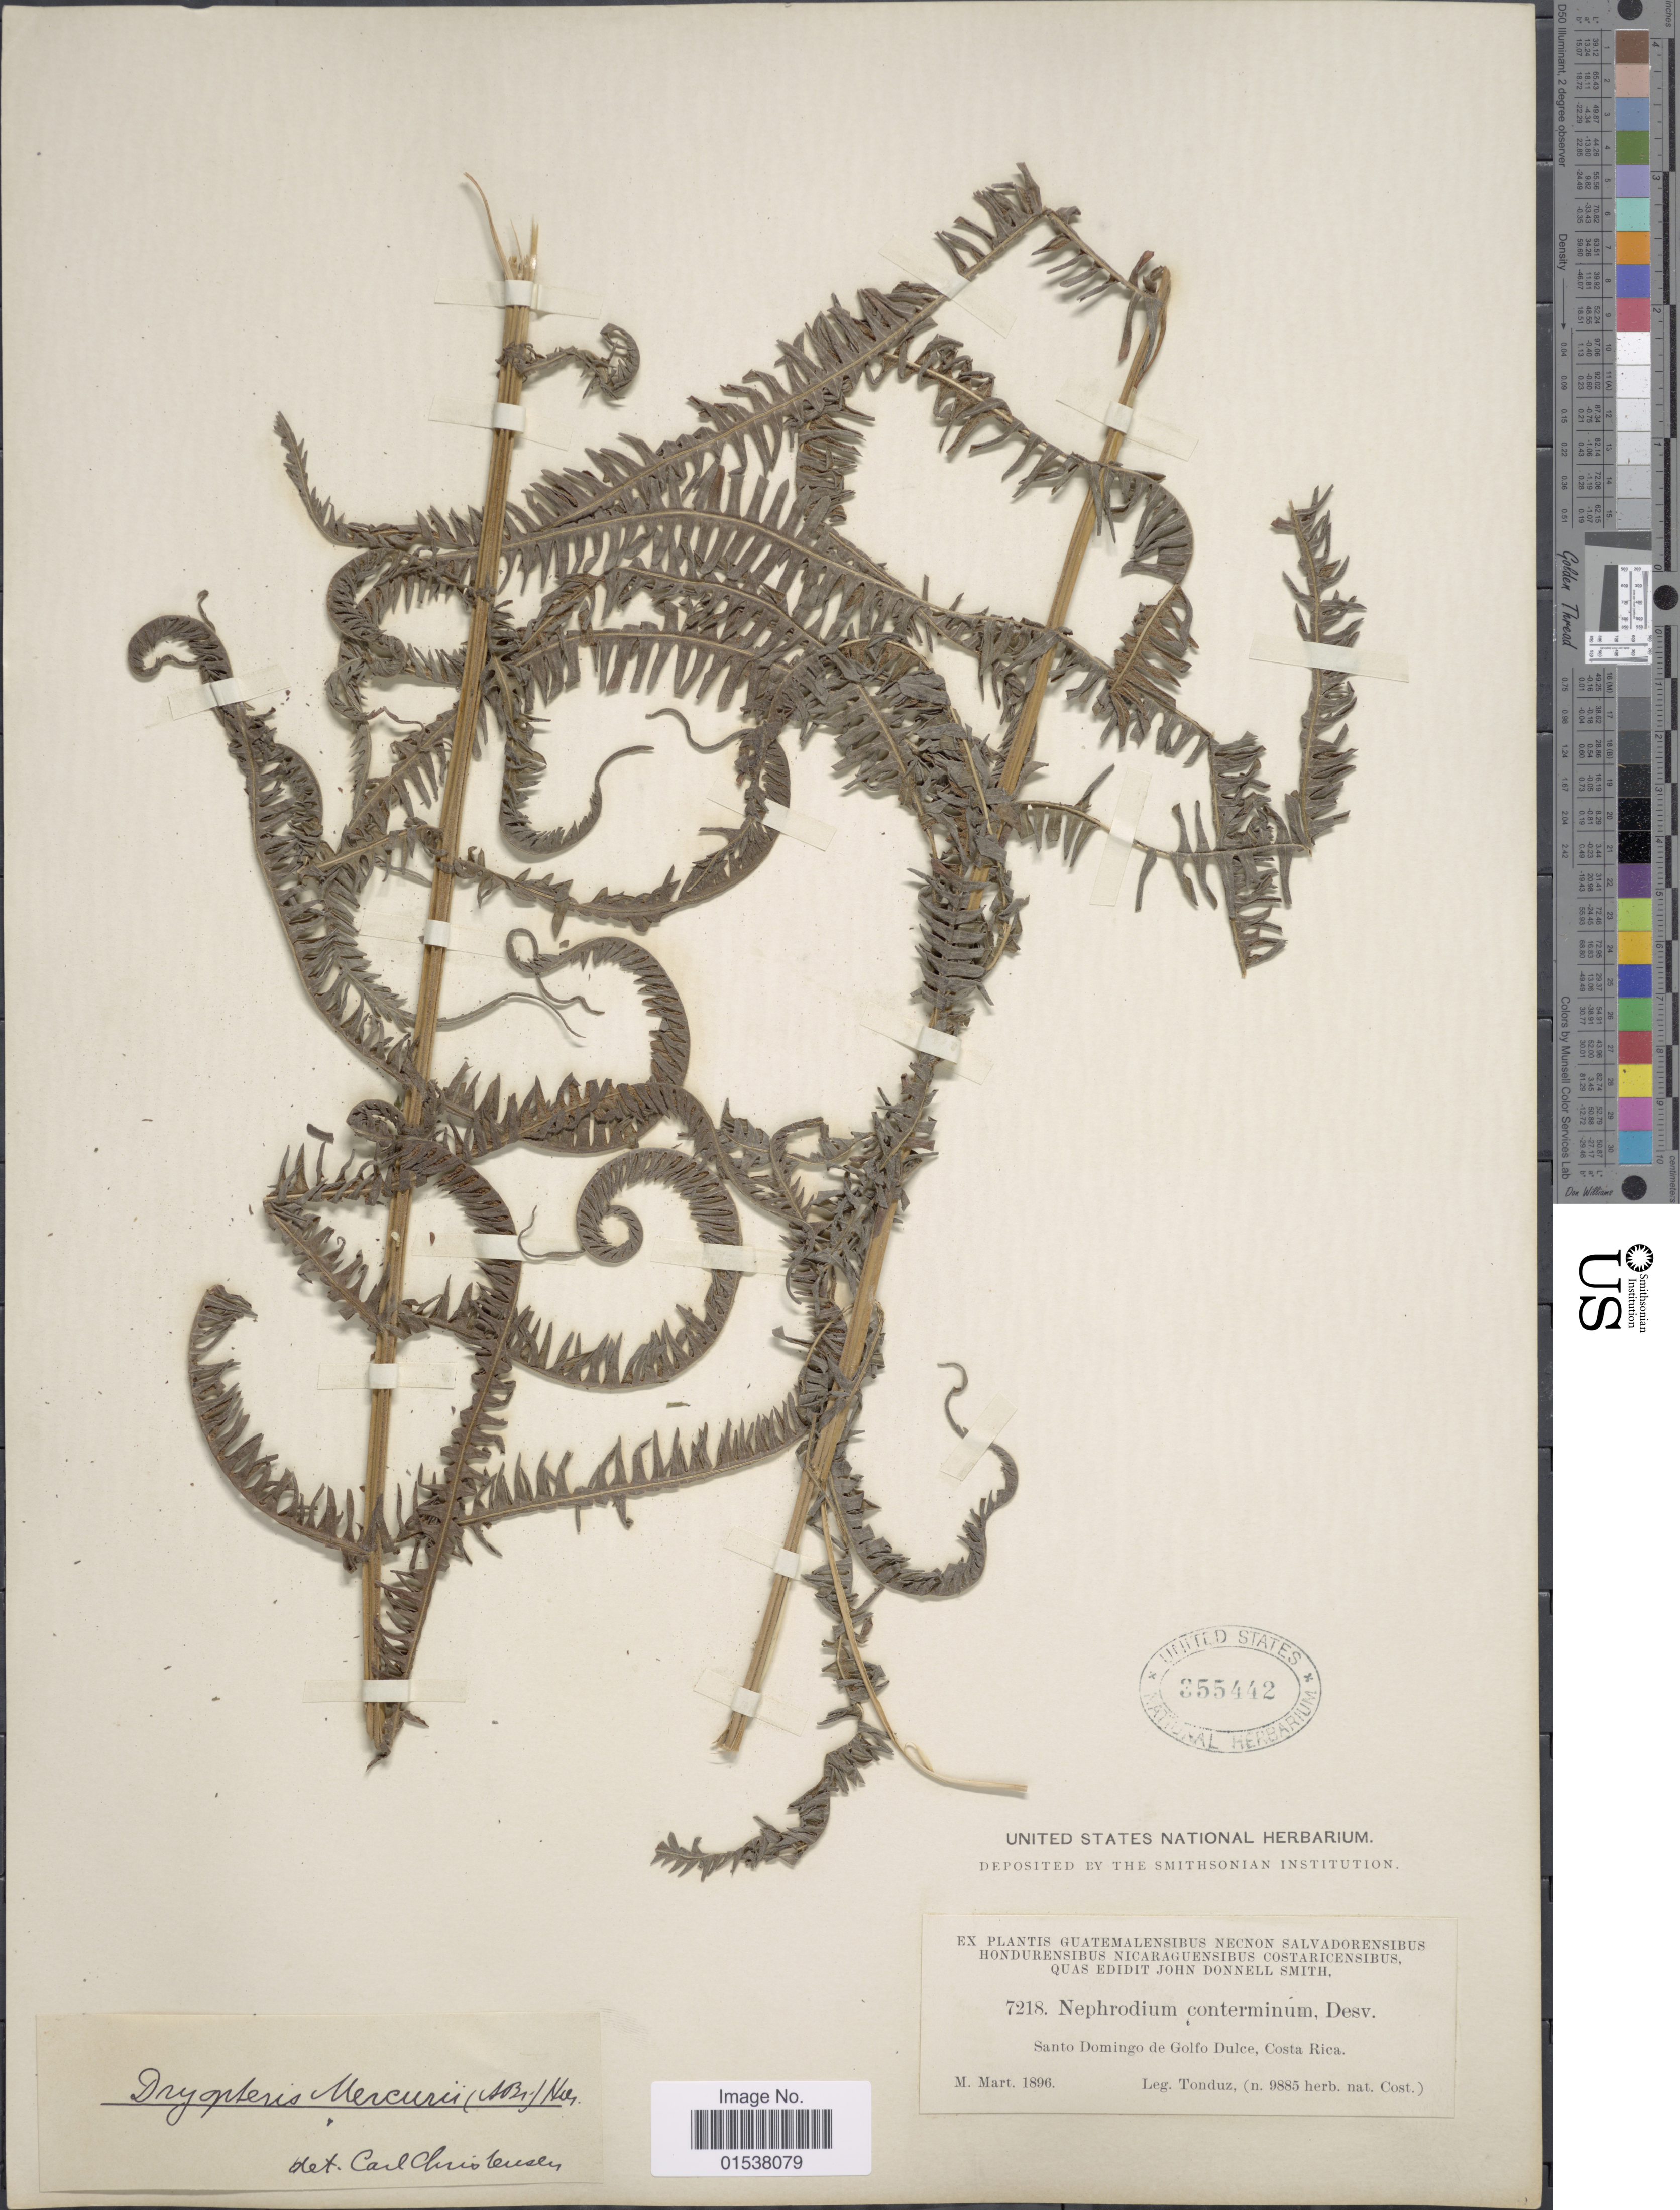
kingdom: Plantae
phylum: Tracheophyta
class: Polypodiopsida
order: Polypodiales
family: Thelypteridaceae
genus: Amauropelta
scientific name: Amauropelta balbisii (Spreng.) comb. nov., ined. 2015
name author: (Spreng.)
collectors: A. Tonduz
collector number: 9885/7218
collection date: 1896-03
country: Costa Rica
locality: Santo Domingo de Golfo Dulce, Costa Rica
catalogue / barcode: US 355442